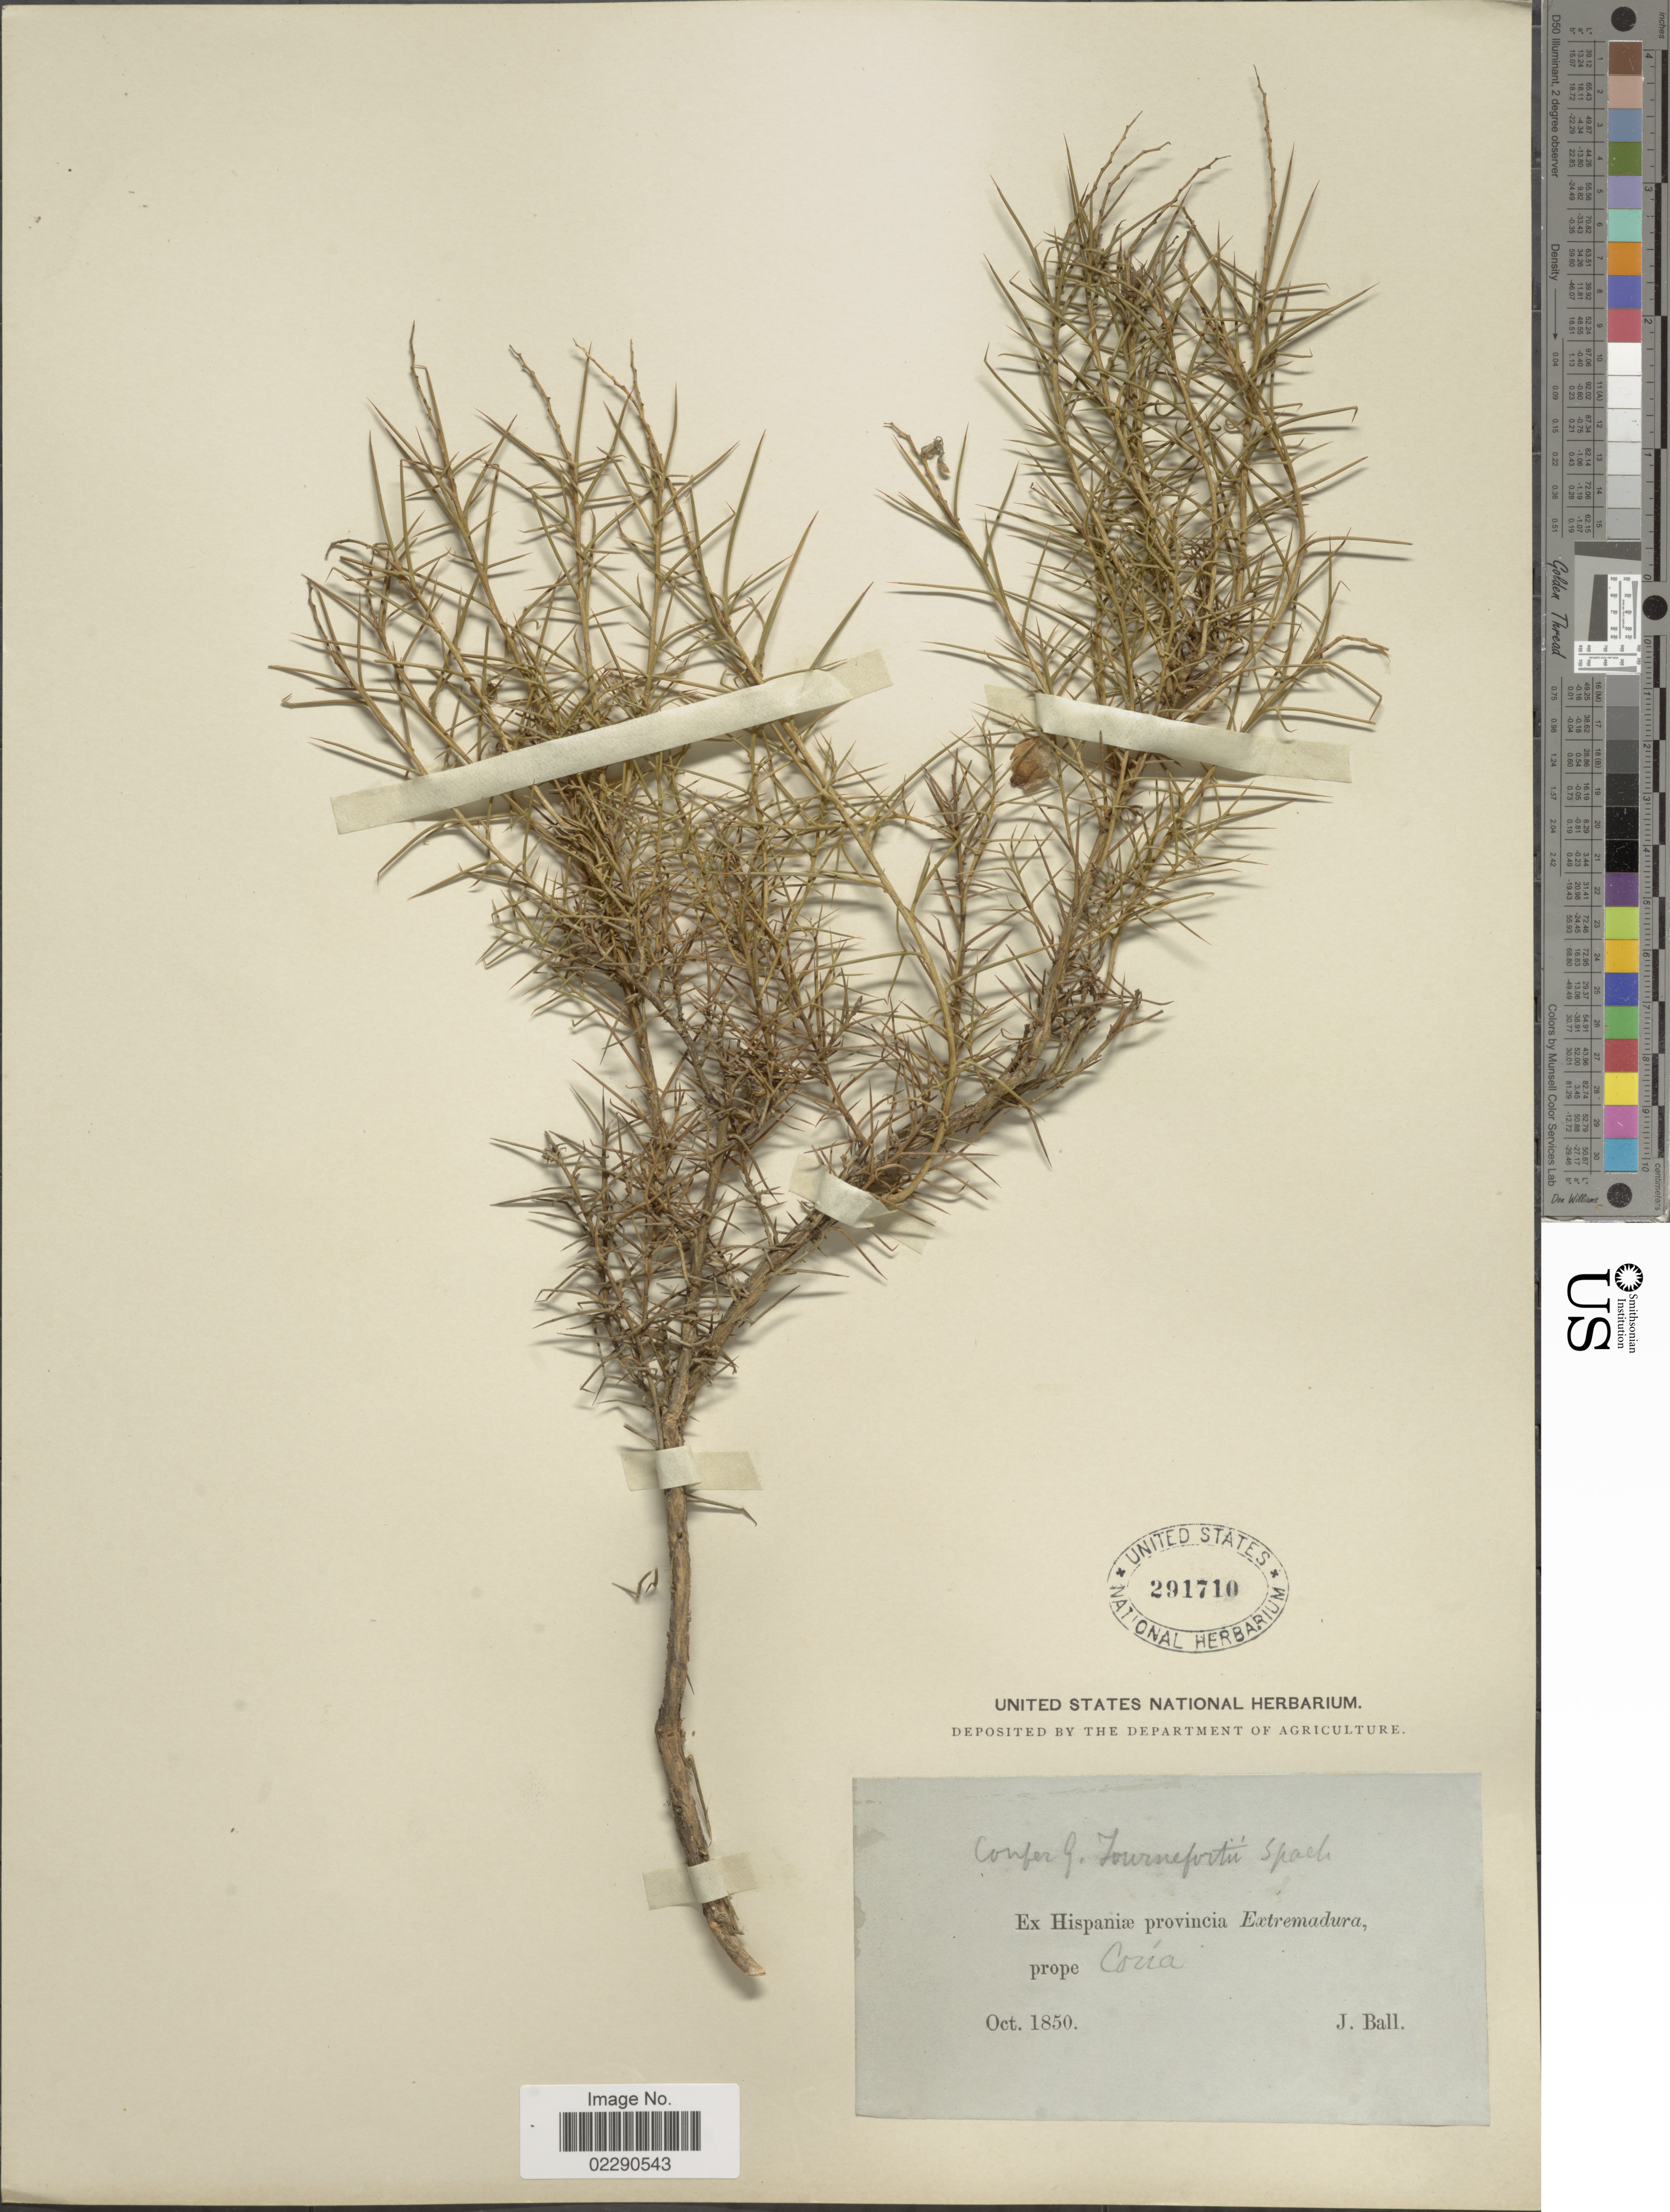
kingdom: Plantae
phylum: Tracheophyta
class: Magnoliopsida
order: Fabales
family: Fabaceae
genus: Genista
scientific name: Genista tournefortii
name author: Spach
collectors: J. Ball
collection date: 1850-10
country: Spain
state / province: Extremadura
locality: Hispaniae, prope Coria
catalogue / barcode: US 291710